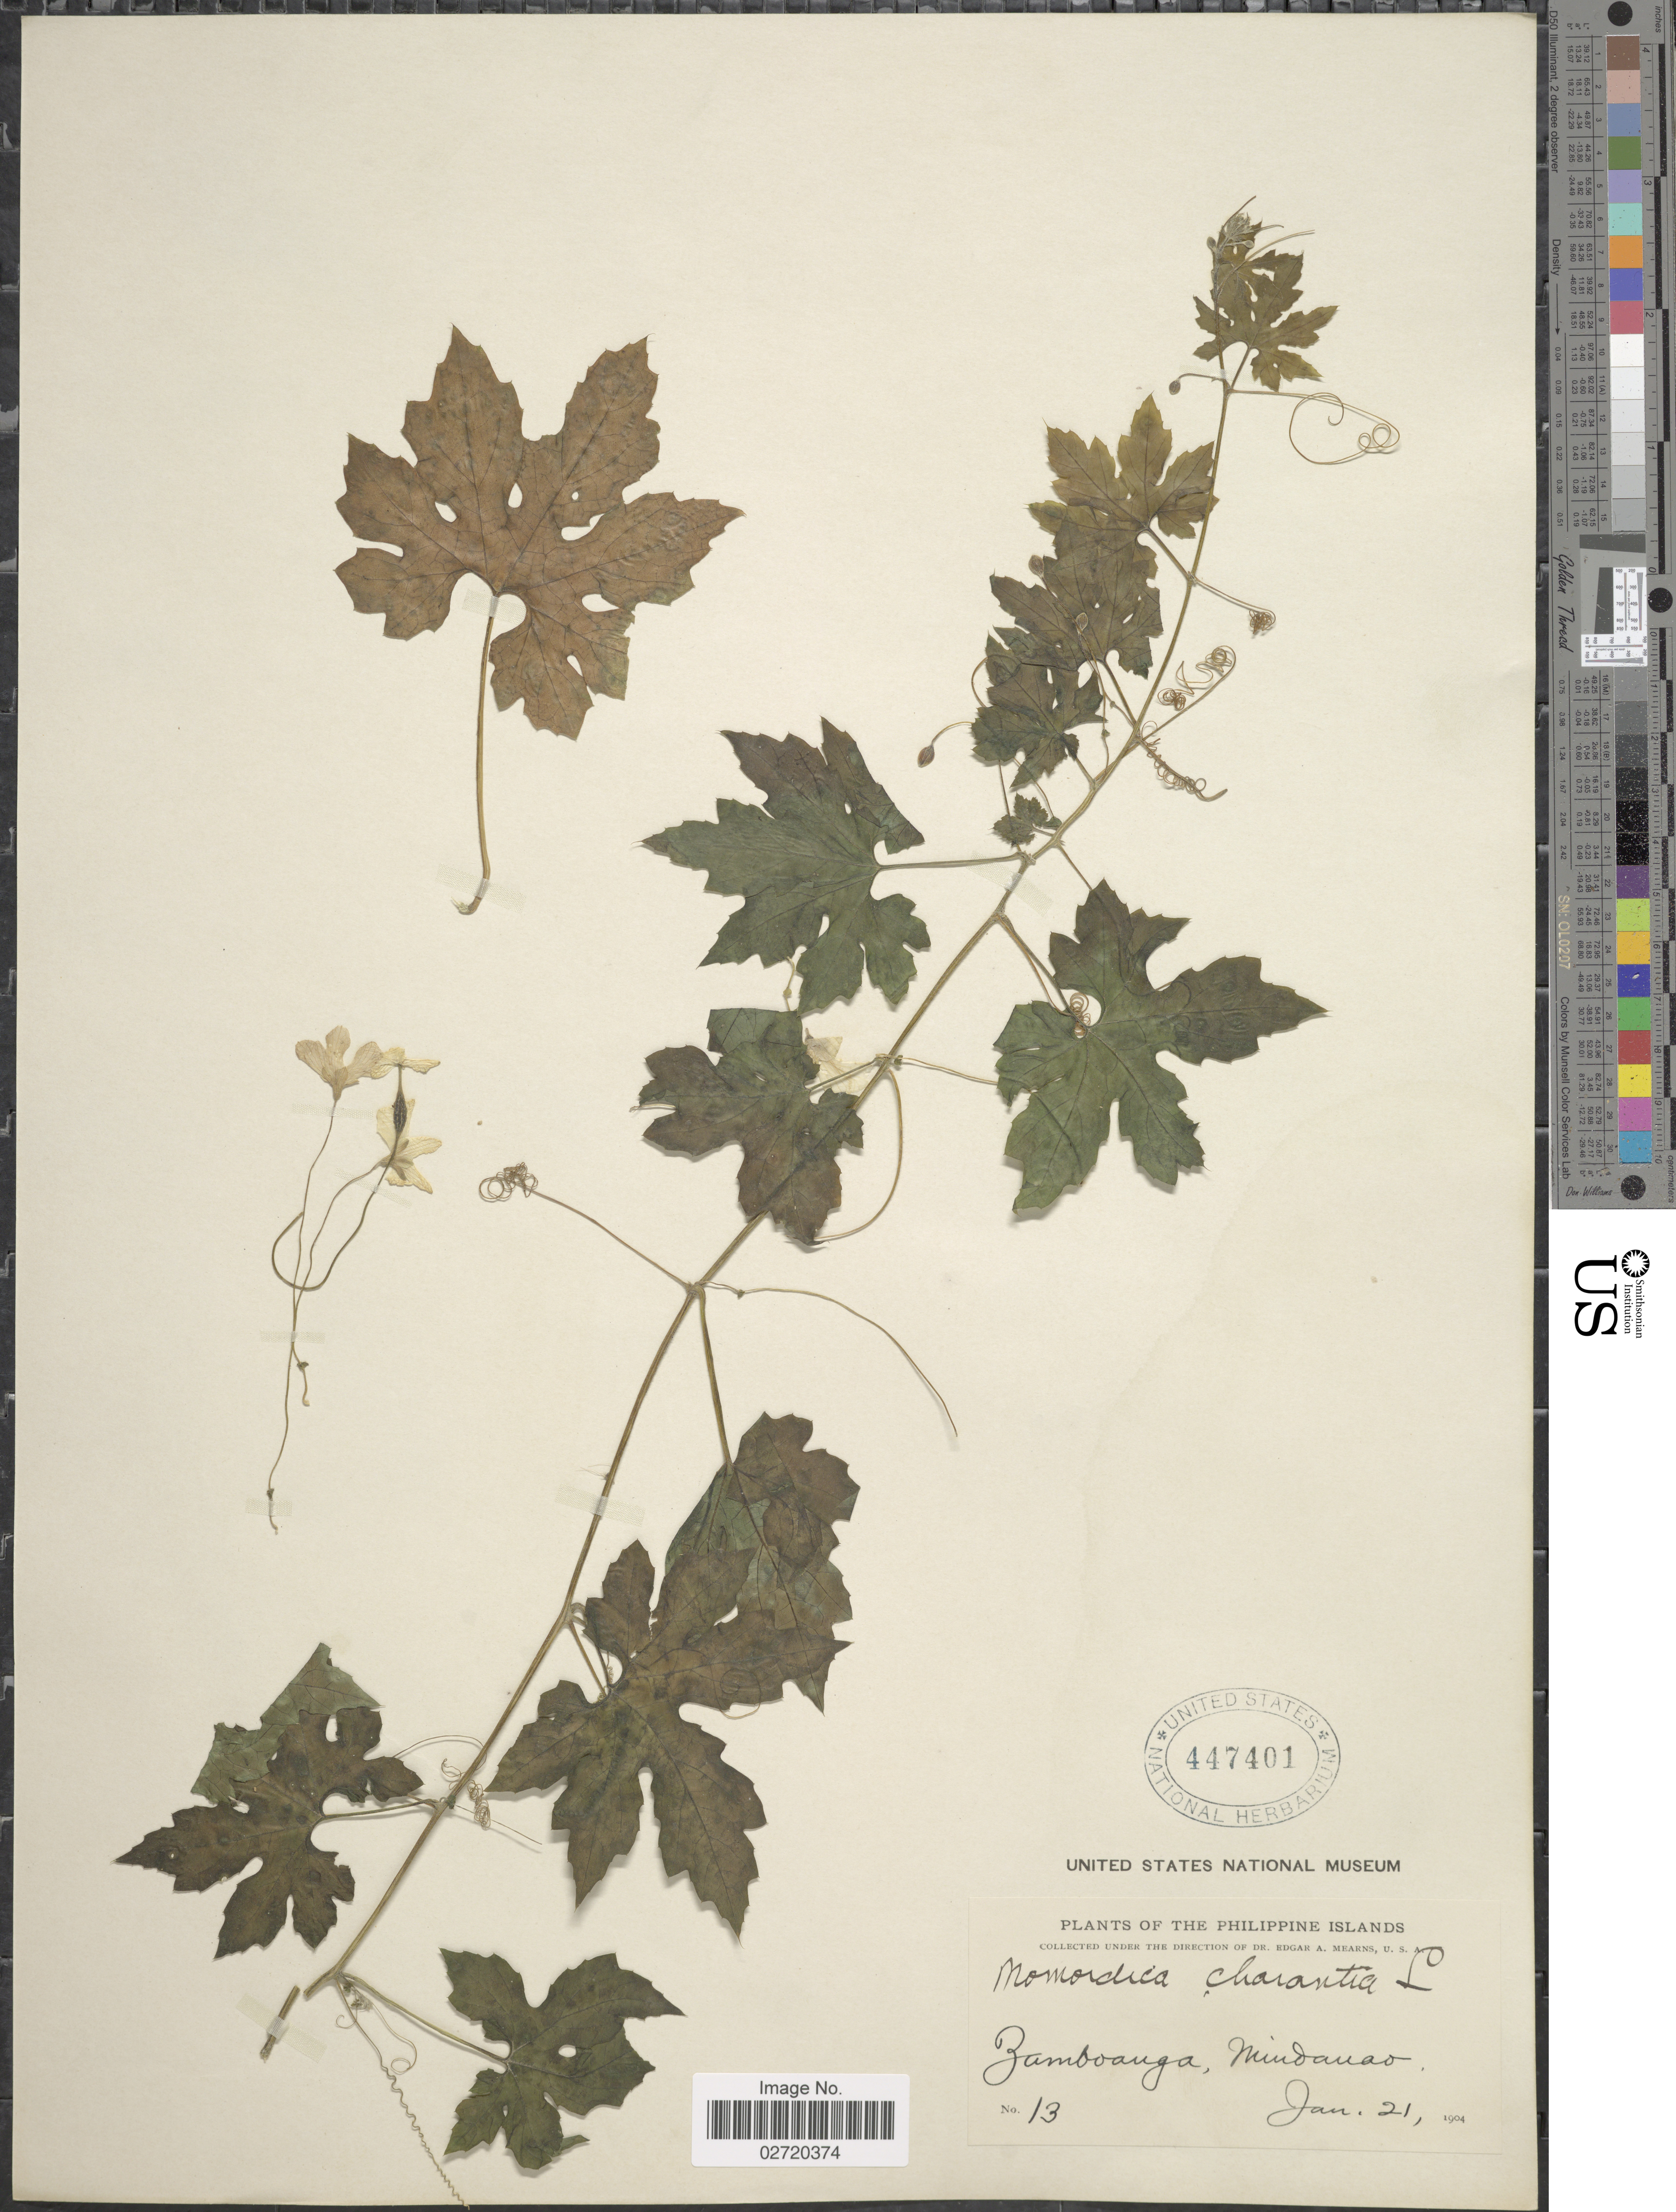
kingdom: Plantae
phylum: Tracheophyta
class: Magnoliopsida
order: Cucurbitales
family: Cucurbitaceae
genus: Momordica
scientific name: Momordica charantia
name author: L.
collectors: E. A. Mearns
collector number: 13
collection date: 1904-01-21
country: Philippines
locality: Zamboanga, Mindanao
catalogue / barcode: US 447401